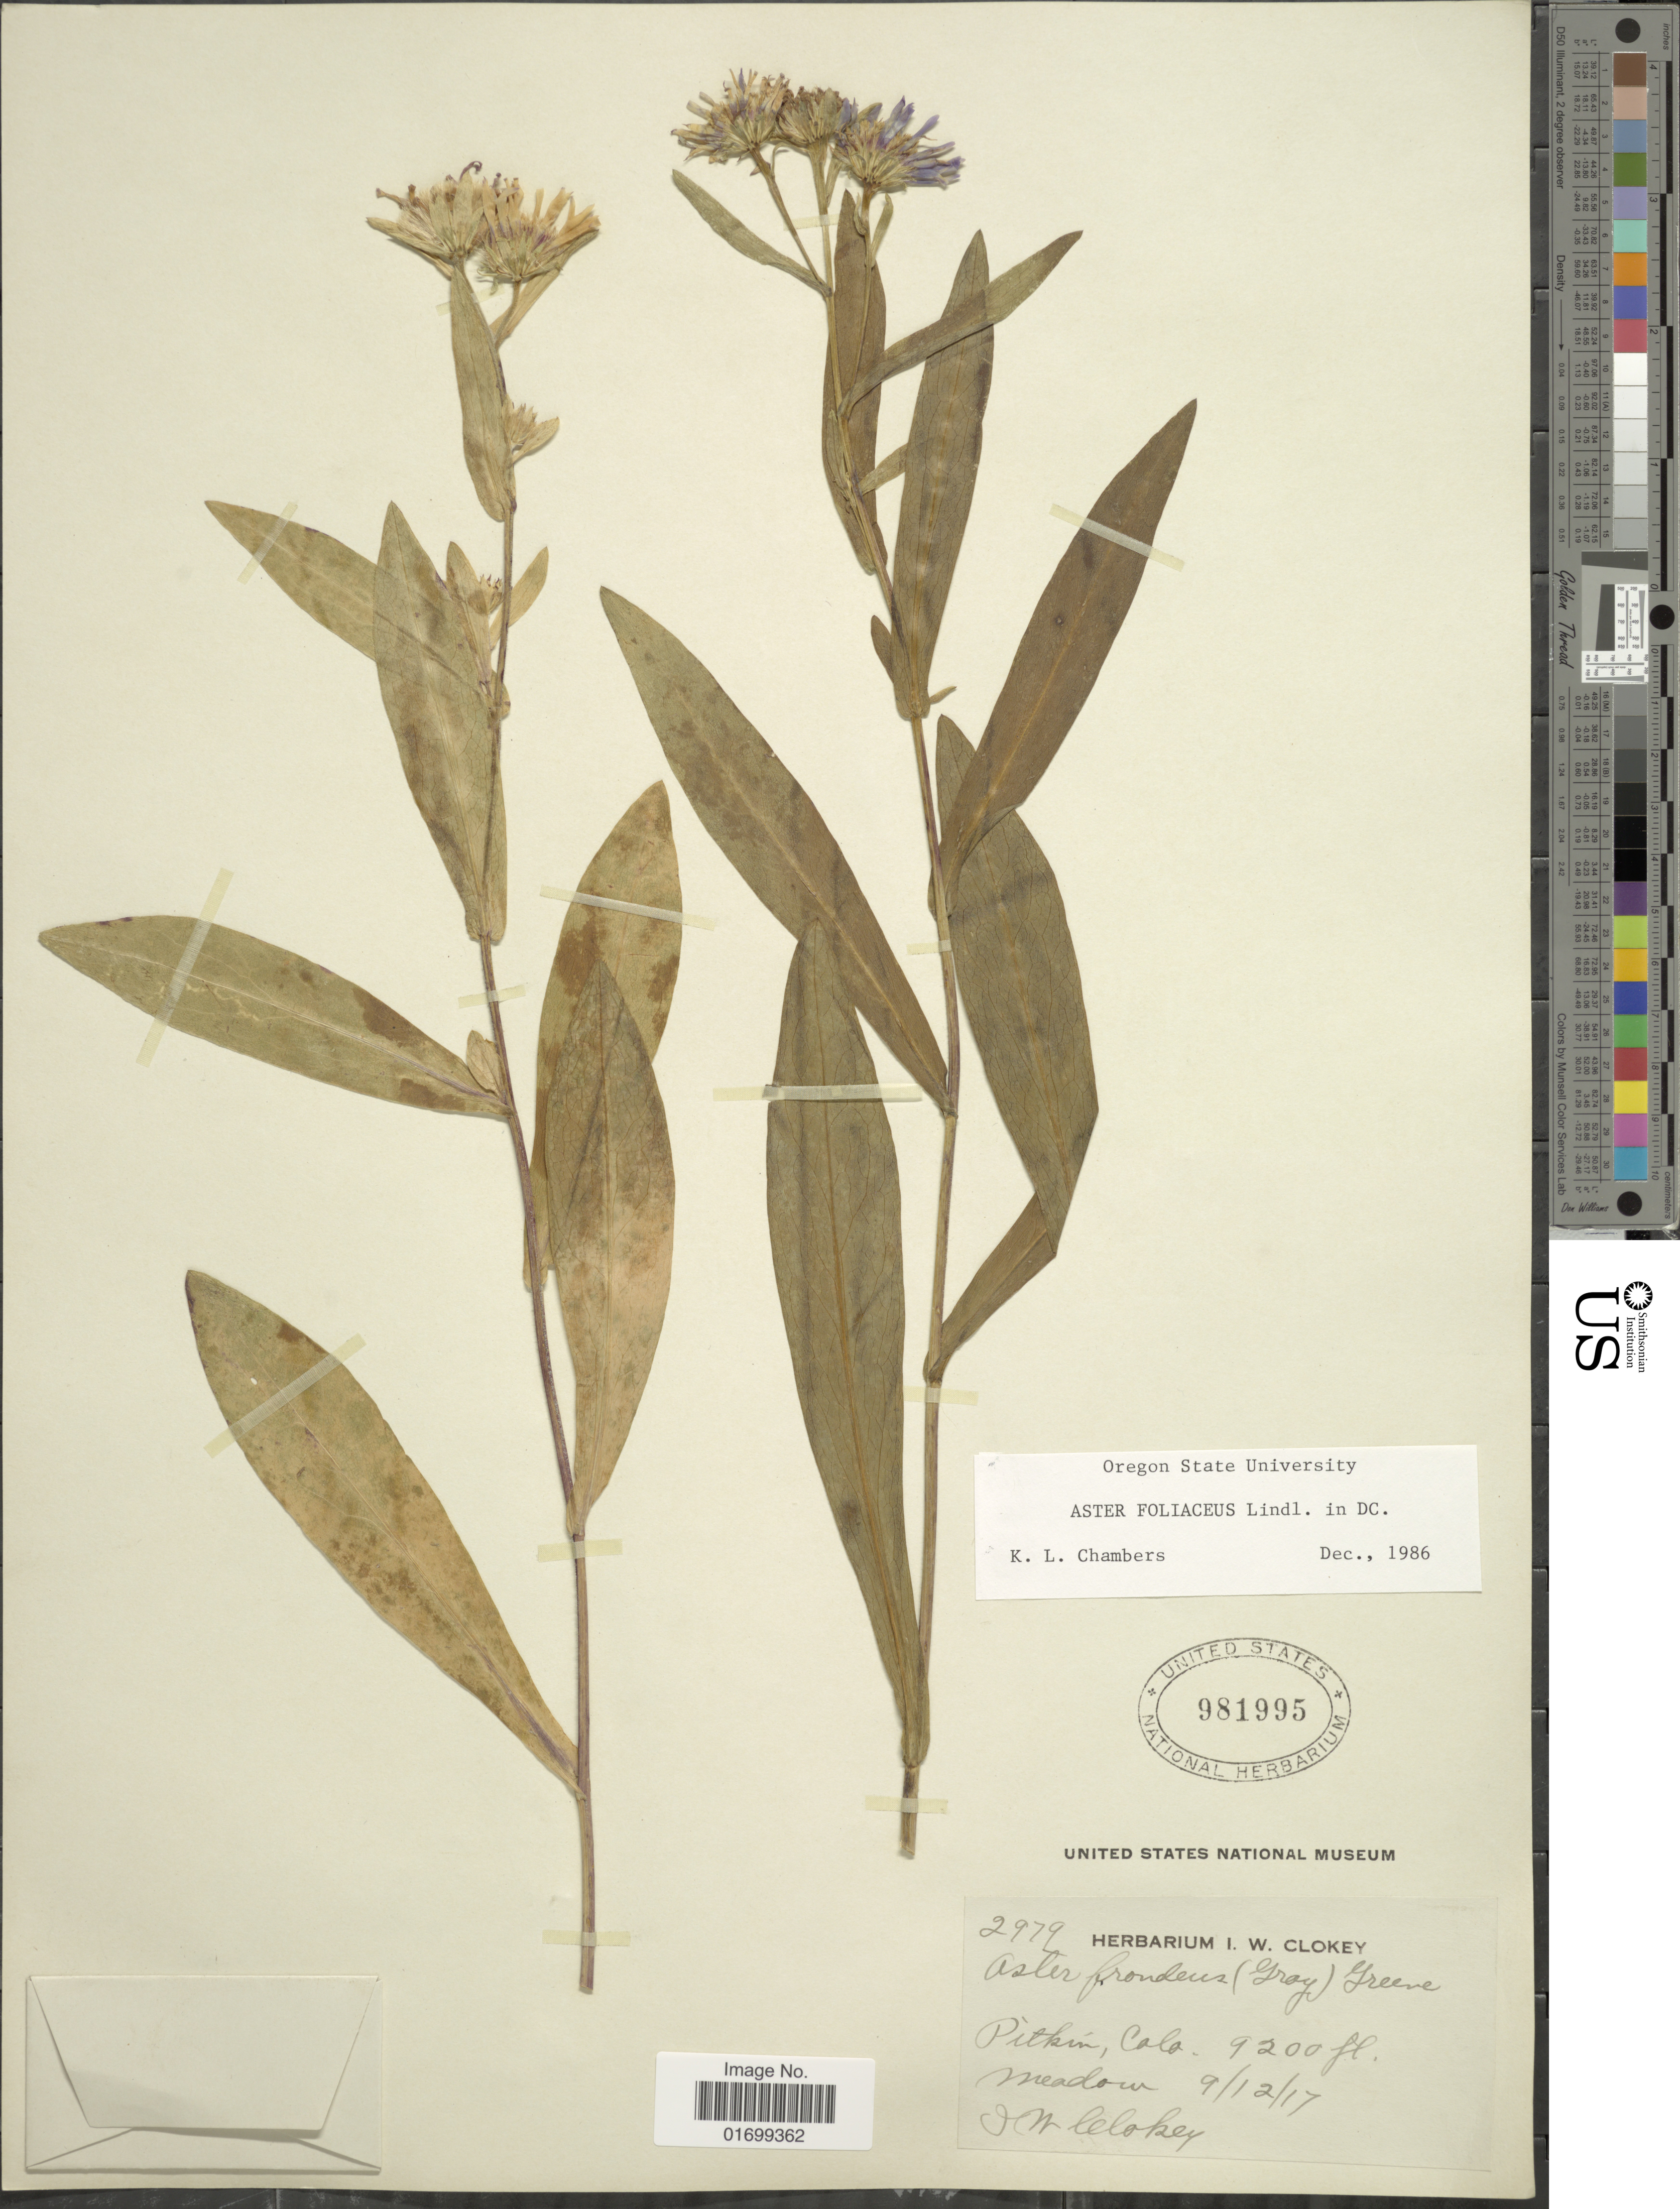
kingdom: Plantae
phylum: Tracheophyta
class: Magnoliopsida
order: Asterales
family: Asteraceae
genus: Symphyotrichum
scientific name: Symphyotrichum foliaceum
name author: (Lindl. ex DC.) G.L. Nesom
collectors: I. W. Clokey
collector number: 2979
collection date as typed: Transcribed d/m/y: 12/9/17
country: United States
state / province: Colorado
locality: Pitkin, Meadow.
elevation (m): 2804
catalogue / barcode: US 981995